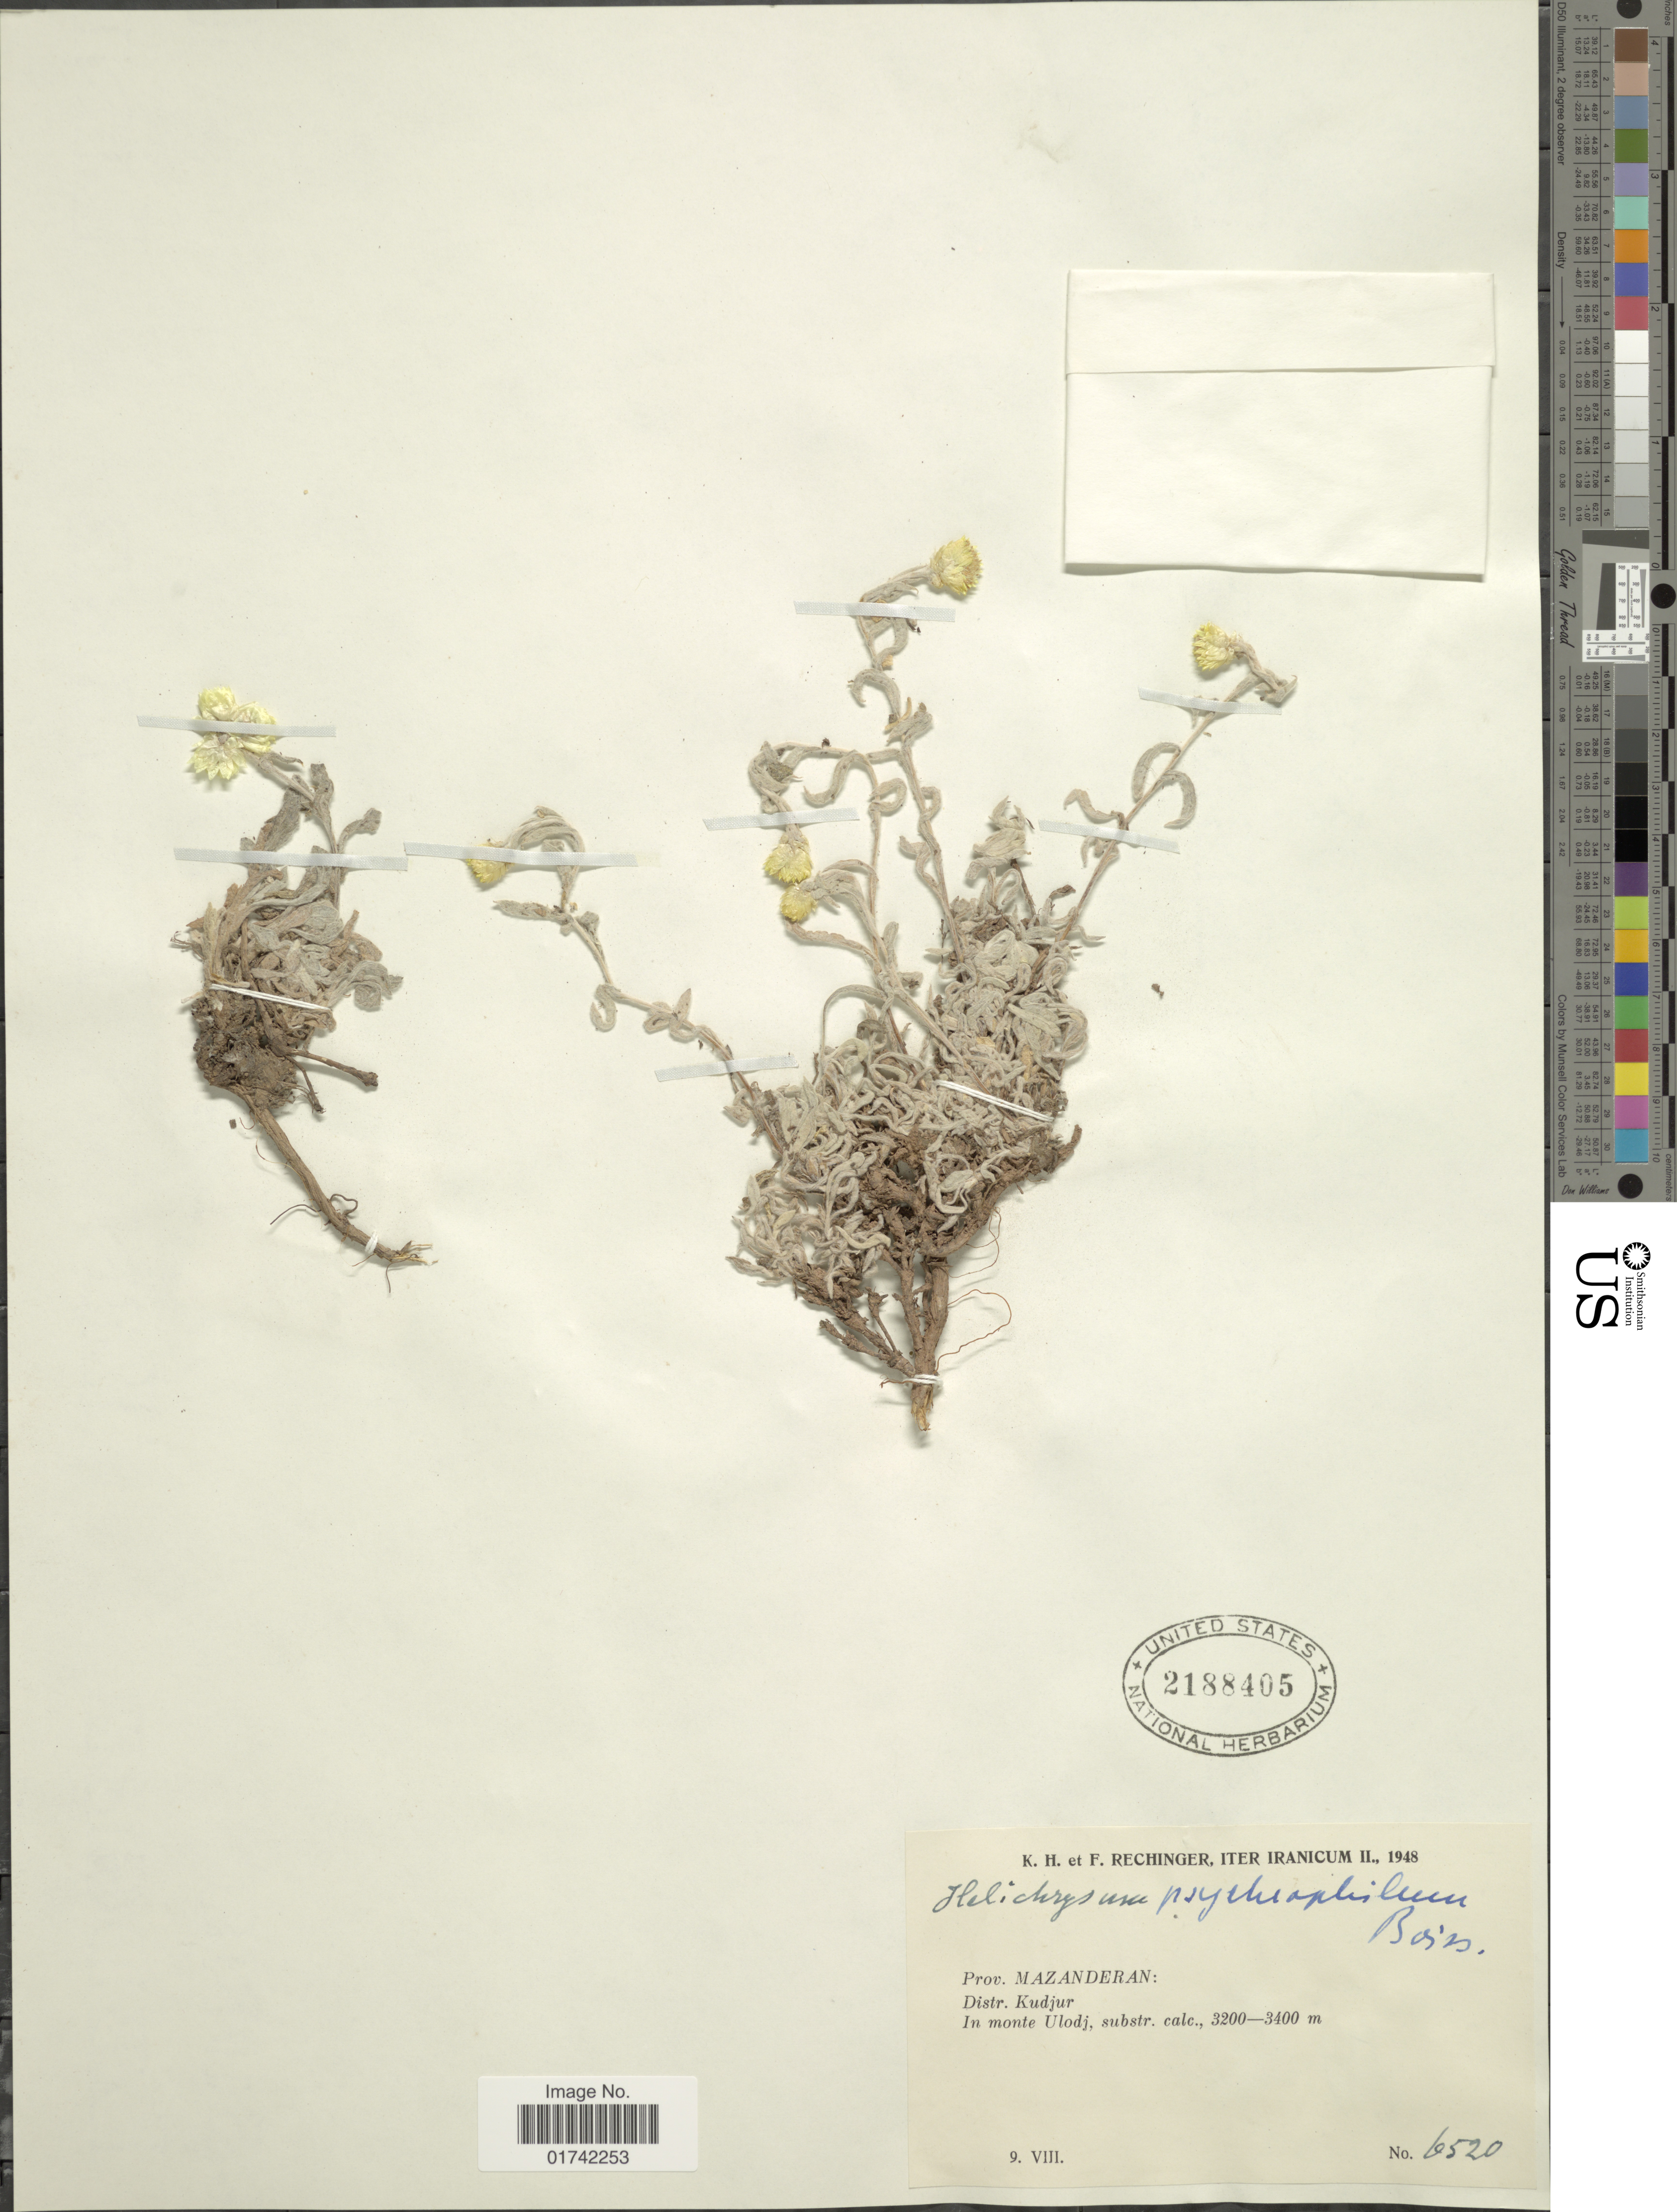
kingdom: Plantae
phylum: Tracheophyta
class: Magnoliopsida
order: Asterales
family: Asteraceae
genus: Helichrysum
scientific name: Helichrysum psychrophilum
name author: Boiss.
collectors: K. H. Rechinger & F. Rechinger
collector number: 6520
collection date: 1948-08-09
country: Iran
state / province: Mazandaran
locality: Distr. Kudjur, In Monte Ulodj. substr.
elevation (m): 3200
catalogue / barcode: US 2188405